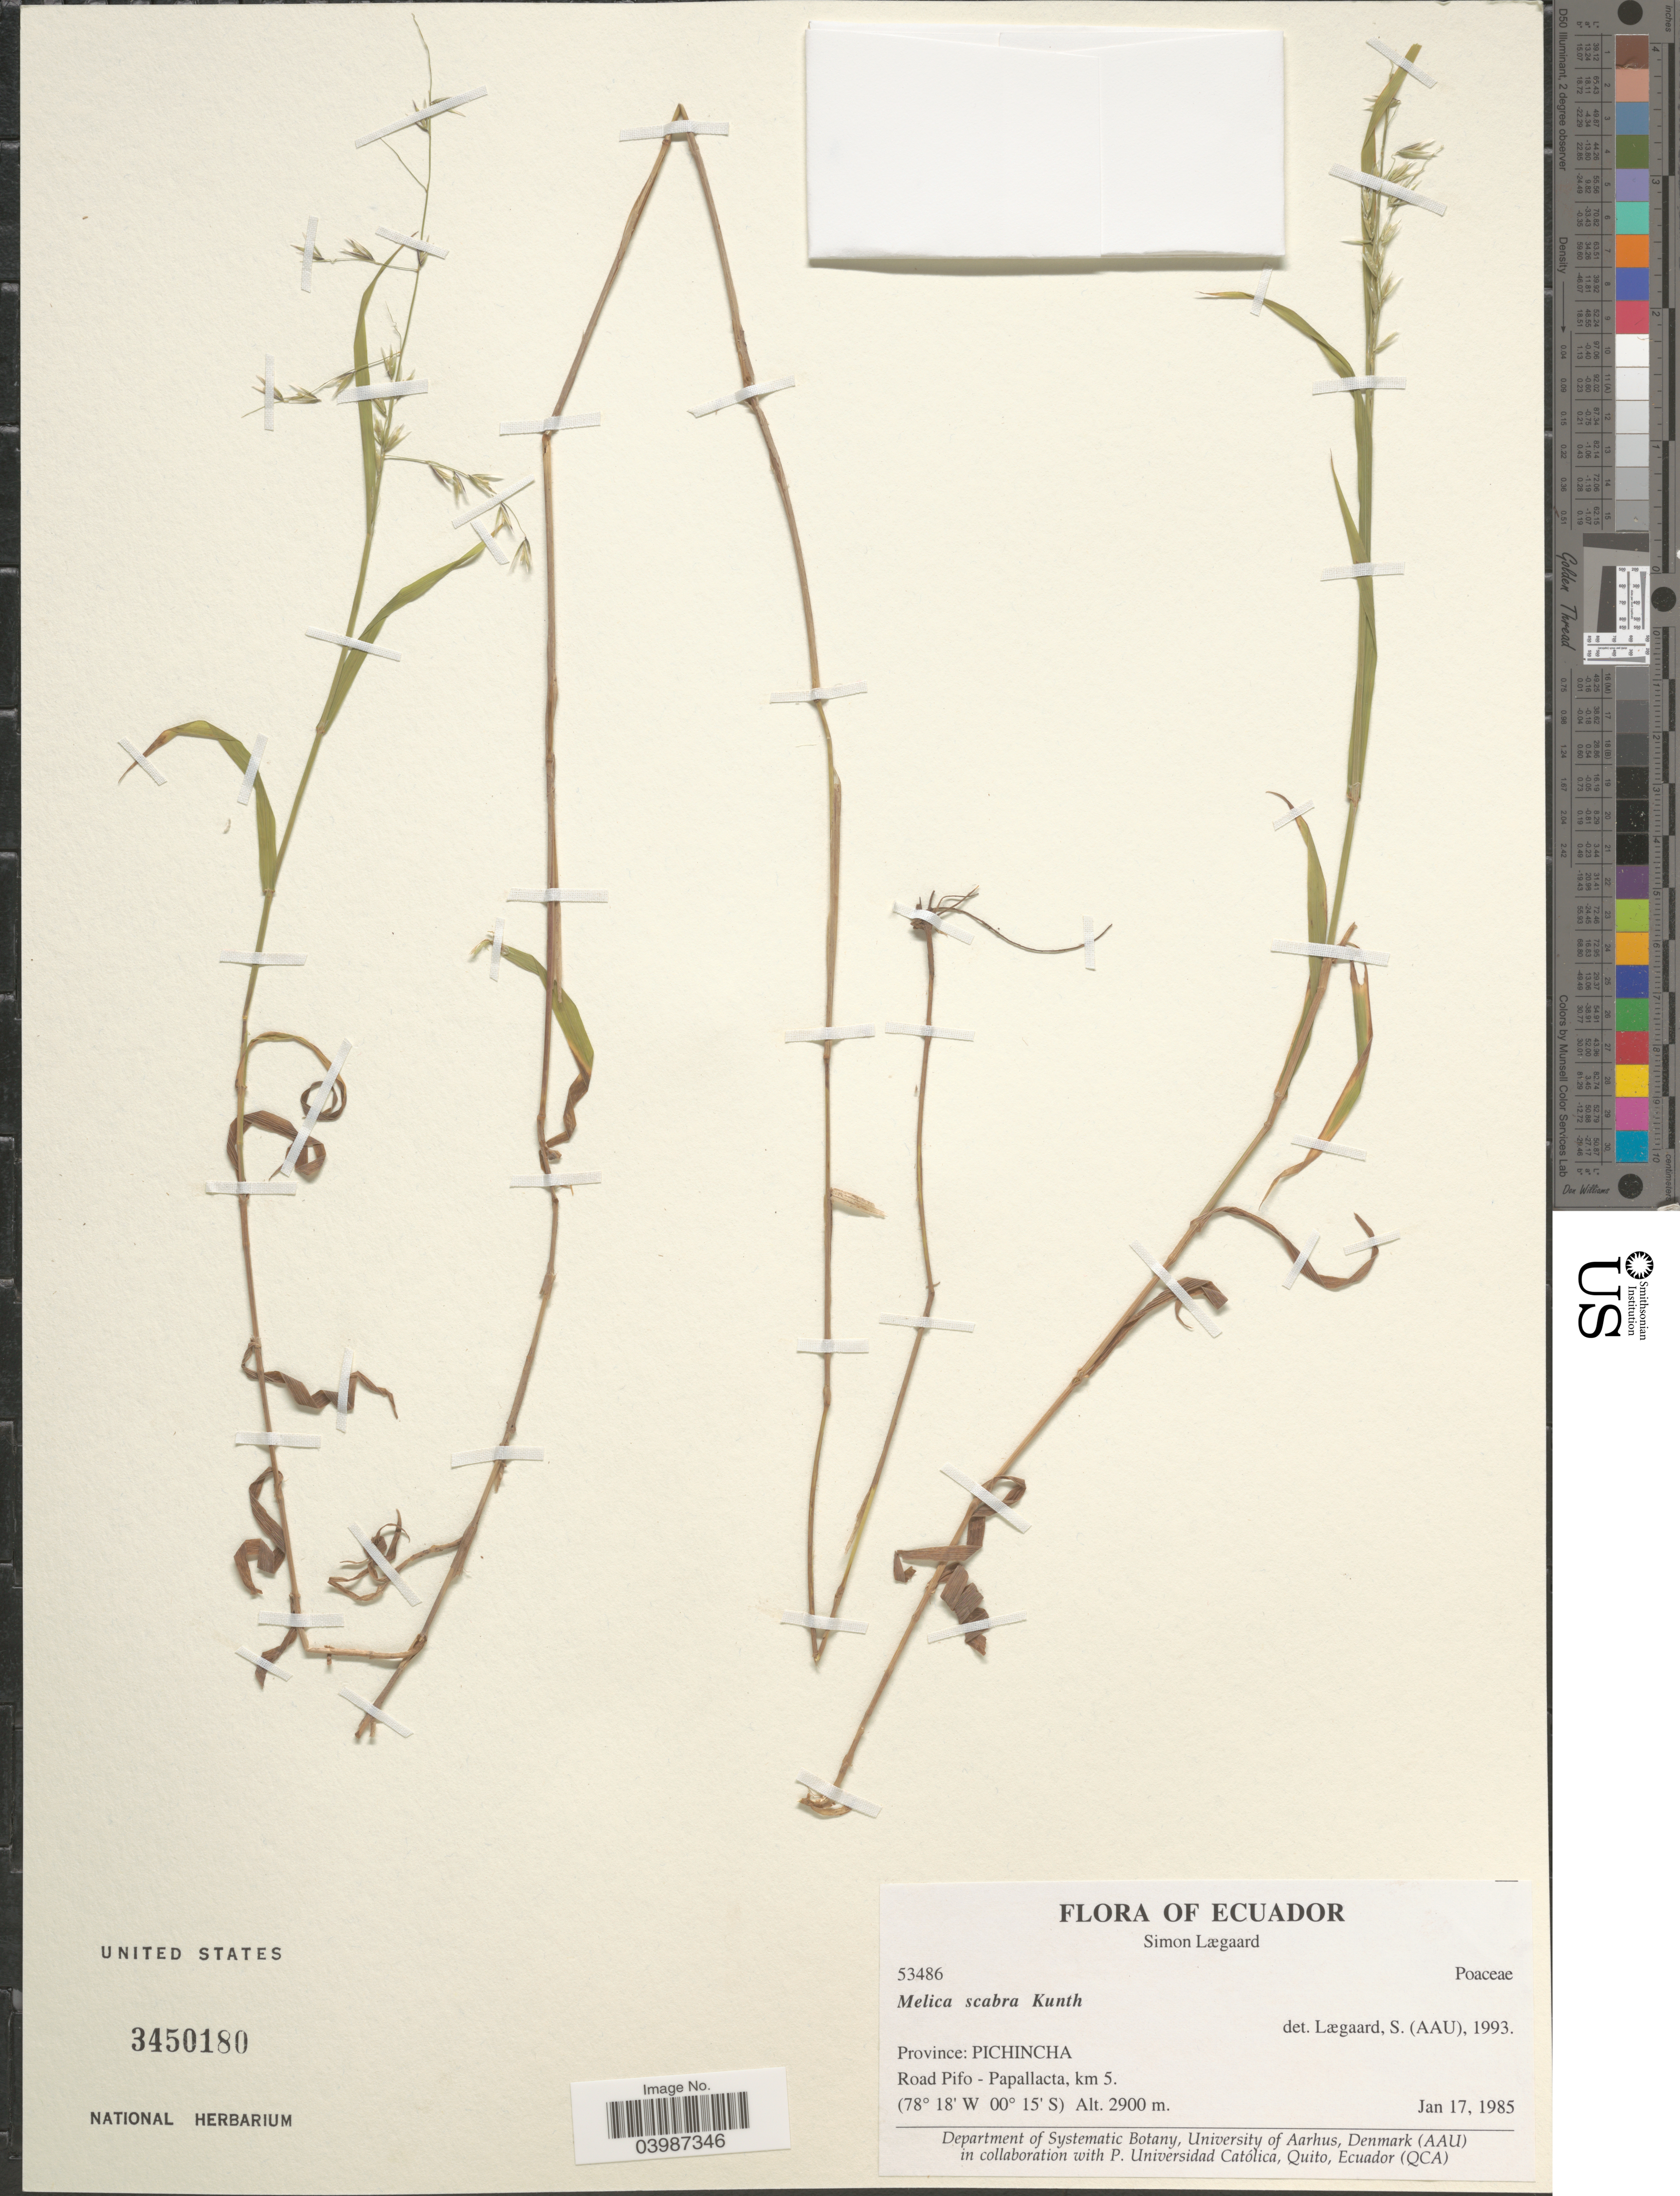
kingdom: Plantae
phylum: Tracheophyta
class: Liliopsida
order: Poales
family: Poaceae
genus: Melica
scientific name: Melica scabra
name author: Kunth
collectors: S. Lægaard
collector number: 53486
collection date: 1985-01-17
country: Ecuador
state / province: Pichincha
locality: Road Pifo - Papallacta, km 5.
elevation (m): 2900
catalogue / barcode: US 3450180